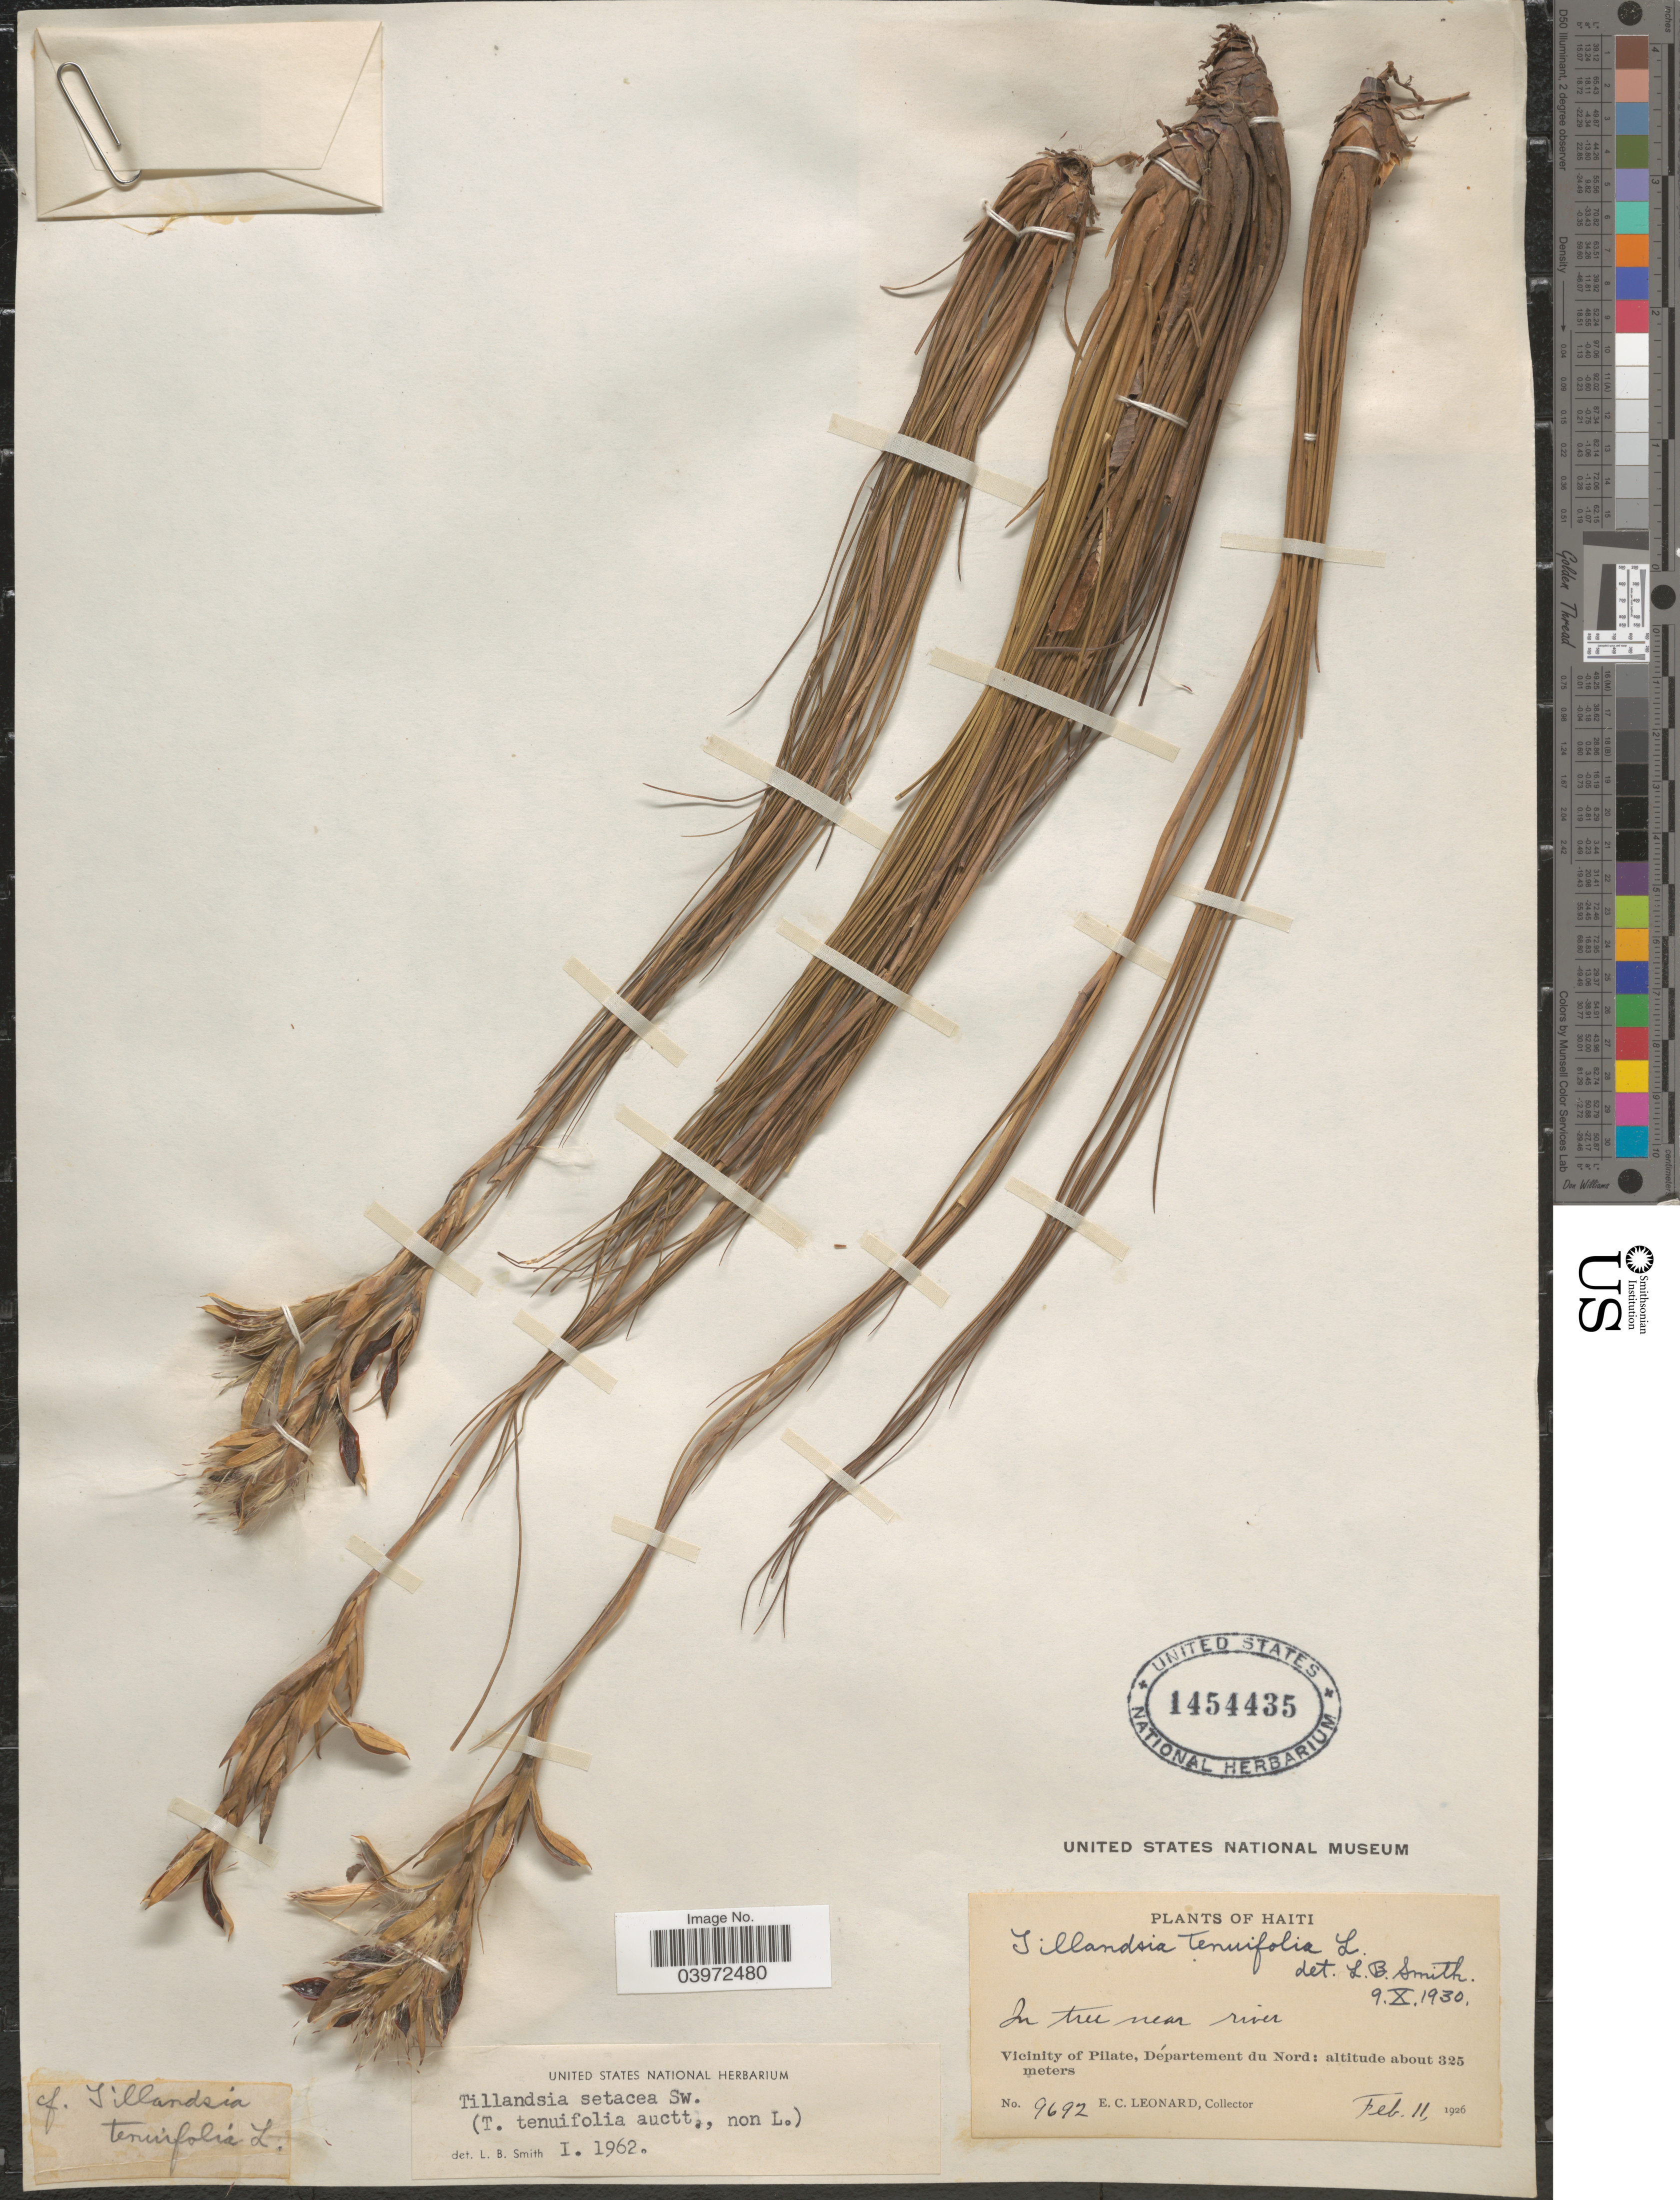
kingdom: Plantae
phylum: Tracheophyta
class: Liliopsida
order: Poales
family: Bromeliaceae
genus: Tillandsia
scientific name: Tillandsia setacea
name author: Sw.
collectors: E. C. Leonard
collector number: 9692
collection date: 1926-02-11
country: Haiti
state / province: Nord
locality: In tree near river. Vicinity of Pilate, Département du Nord.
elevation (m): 325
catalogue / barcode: US 1454435